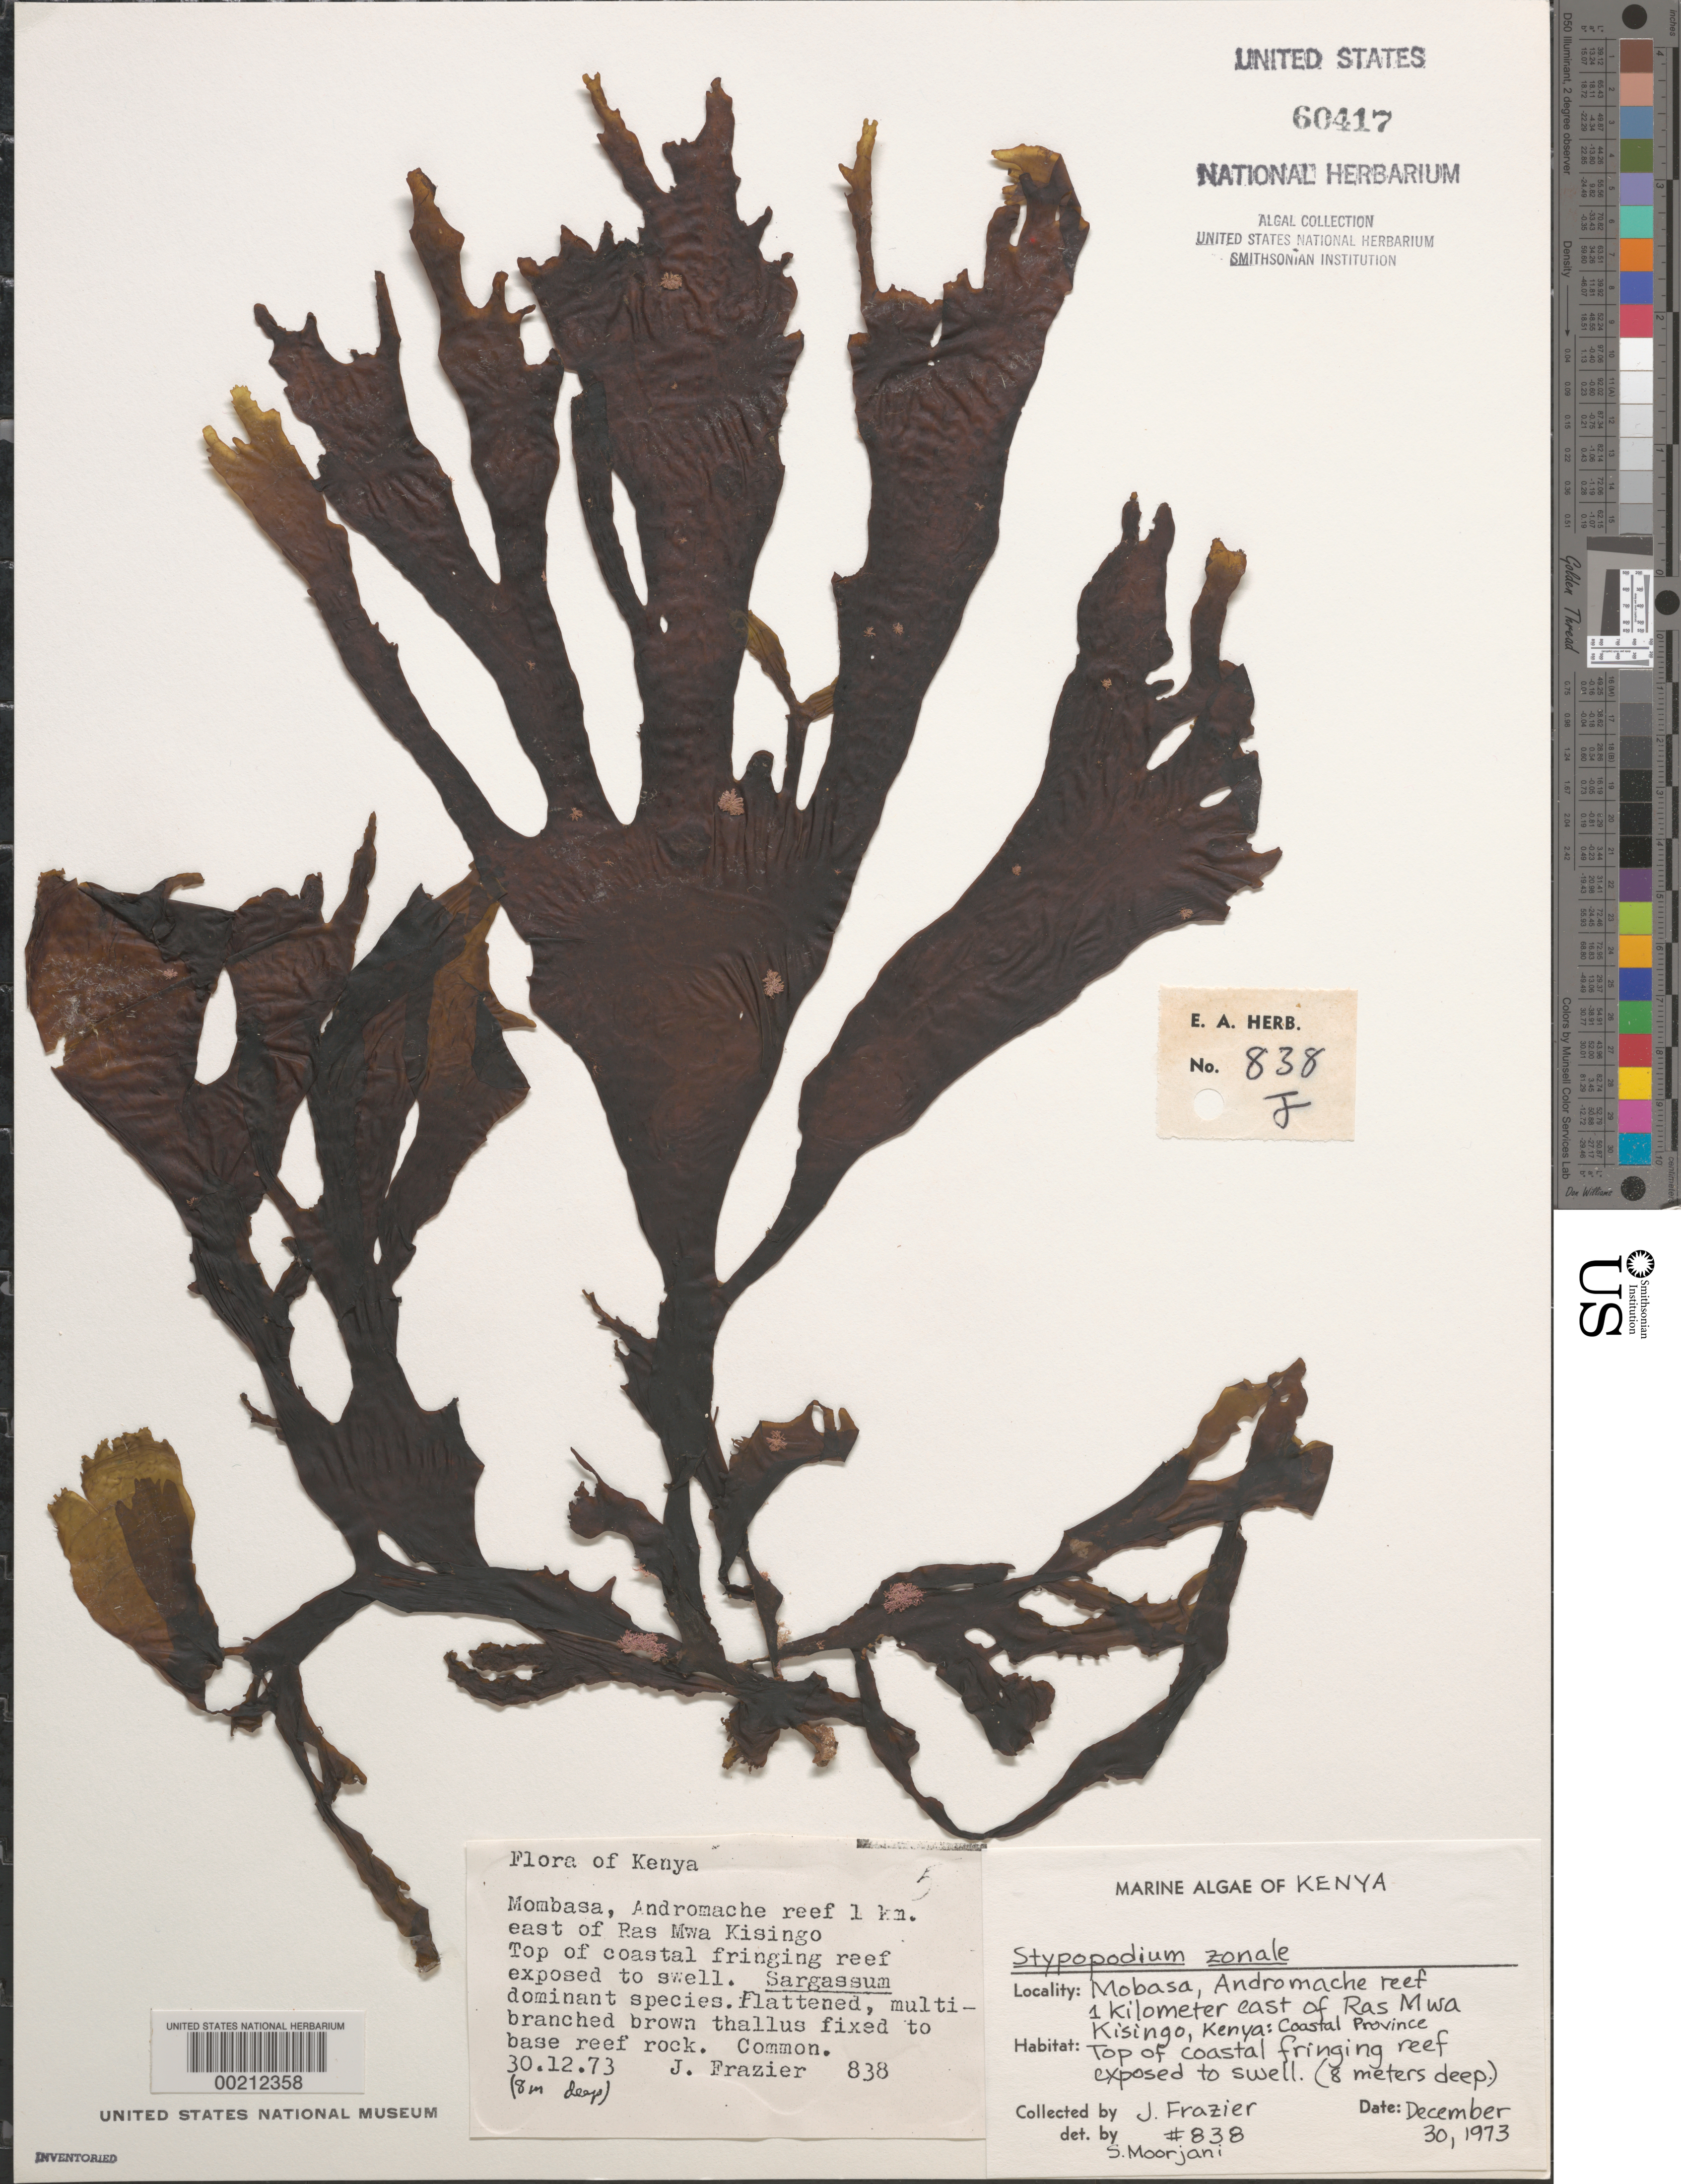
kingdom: Chromista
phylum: Ochrophyta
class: Phaeophyceae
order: Dictyotales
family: Dictyotaceae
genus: Stypopodium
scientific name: Stypopodium zonale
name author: (J.V.Lamouroux) Papenf.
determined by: Moorjani, S.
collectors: J. Frazier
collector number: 838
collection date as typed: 30 Dec 1973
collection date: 1973-12-30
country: Kenya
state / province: Mombasa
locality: Andromache Reef, 1 km east of Ras Mwa Kisingo, Mombasa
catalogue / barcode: US 60417